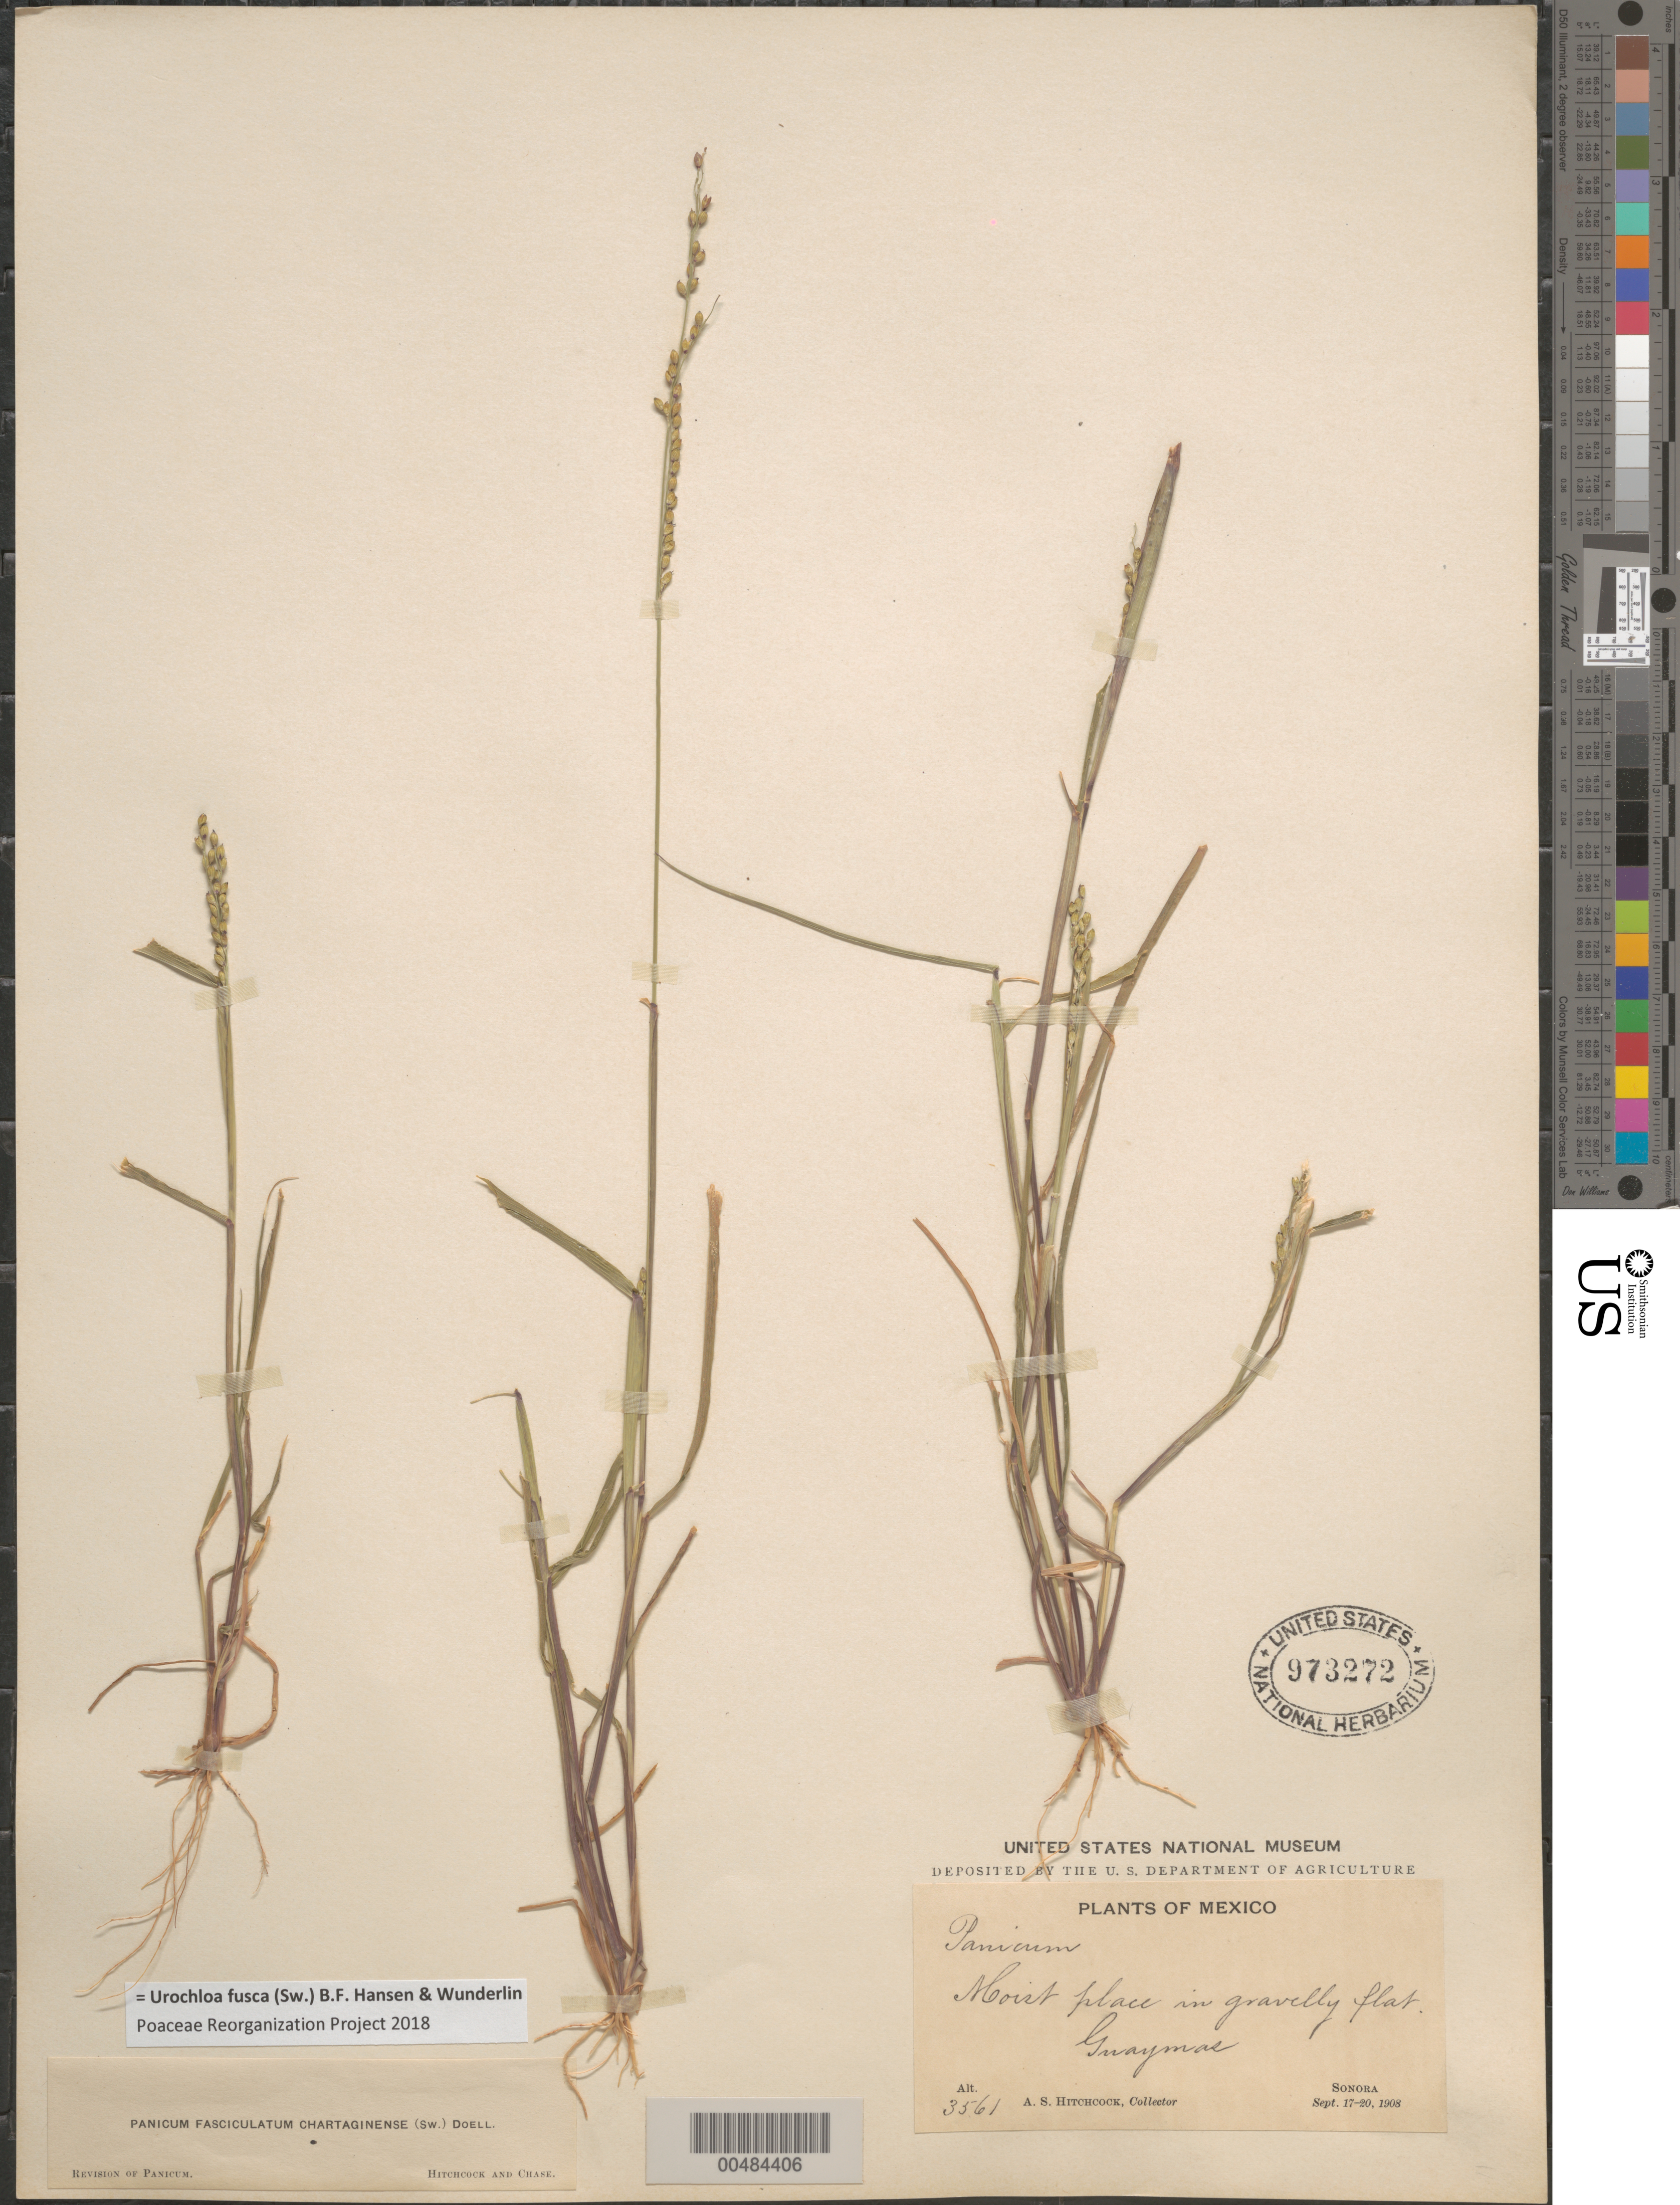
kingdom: Plantae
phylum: Tracheophyta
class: Liliopsida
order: Poales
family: Poaceae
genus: Brachiaria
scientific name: Brachiaria fasciculata var. reticulata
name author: (Torr.) Beetle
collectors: A. S. Hitchcock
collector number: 3561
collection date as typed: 17 Sep 1908 to 20 Sep 1908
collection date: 1908-09-17/1908-09-20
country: Mexico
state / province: Sonora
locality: Guaymas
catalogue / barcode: US 973272